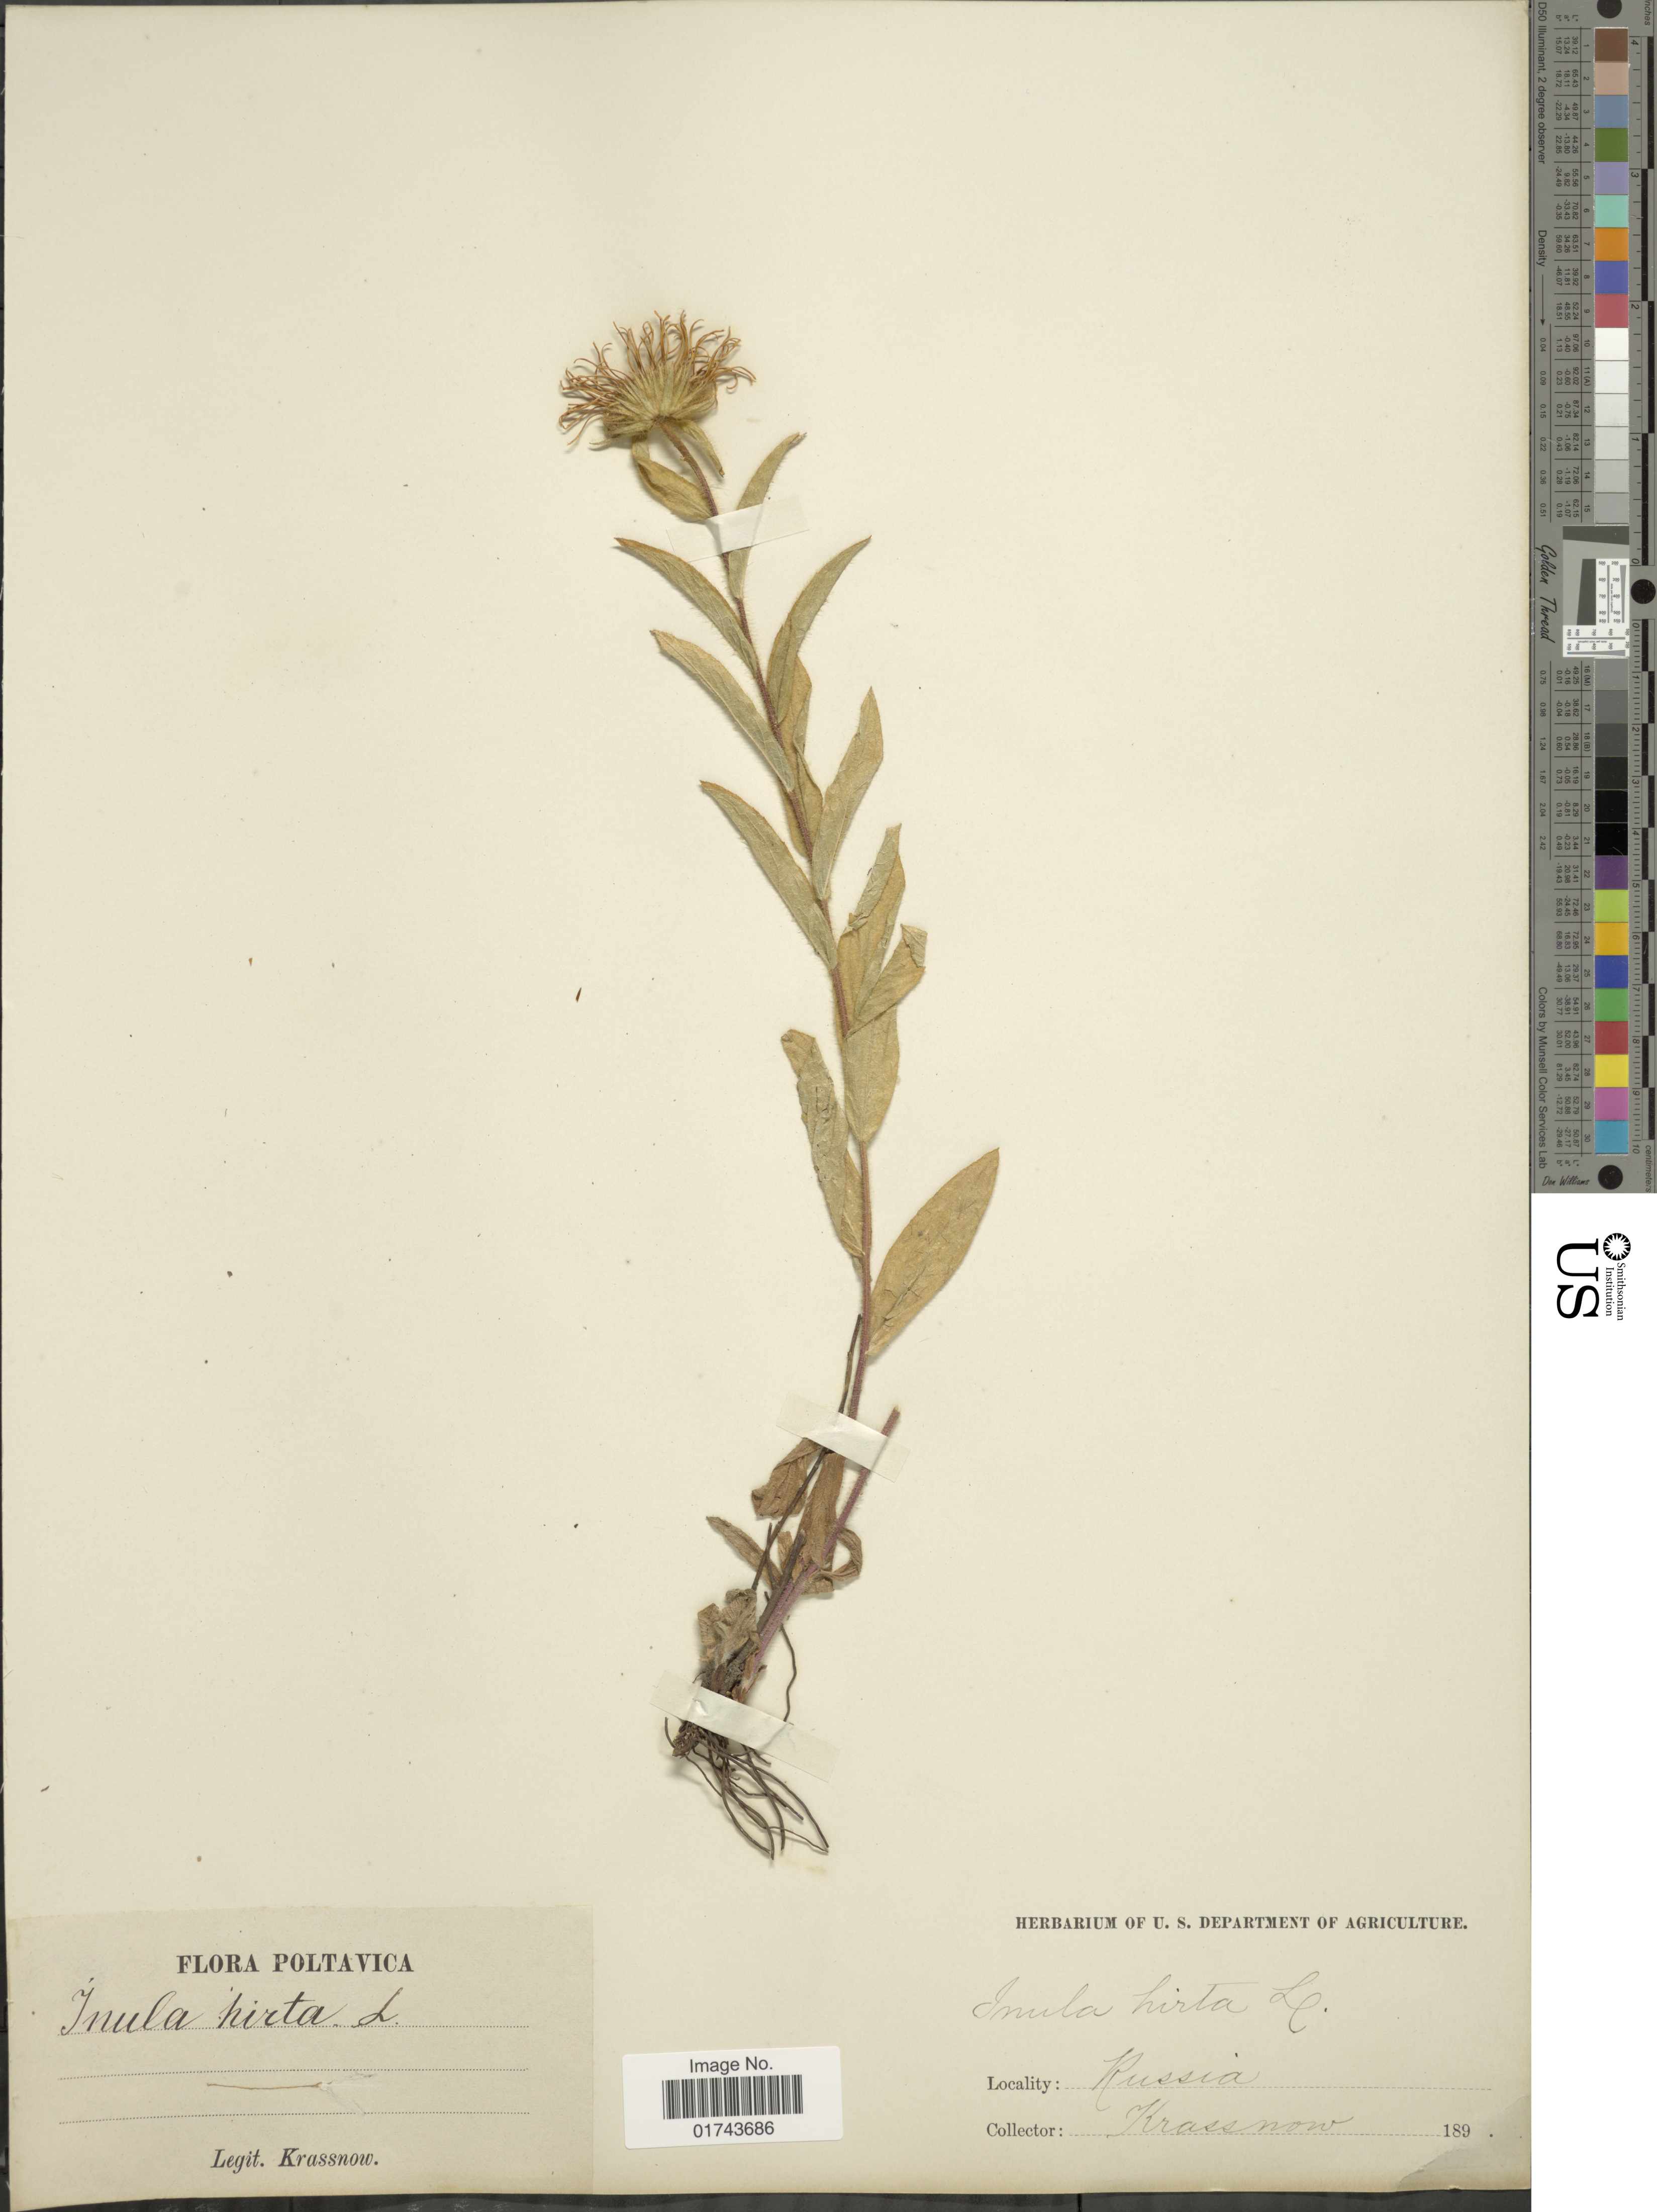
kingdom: Plantae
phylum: Tracheophyta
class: Magnoliopsida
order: Asterales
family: Asteraceae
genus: Inula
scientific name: Inula hirta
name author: L.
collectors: -. Krassnow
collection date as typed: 189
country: Ukraine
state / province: Poltava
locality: Poltavica, Russia